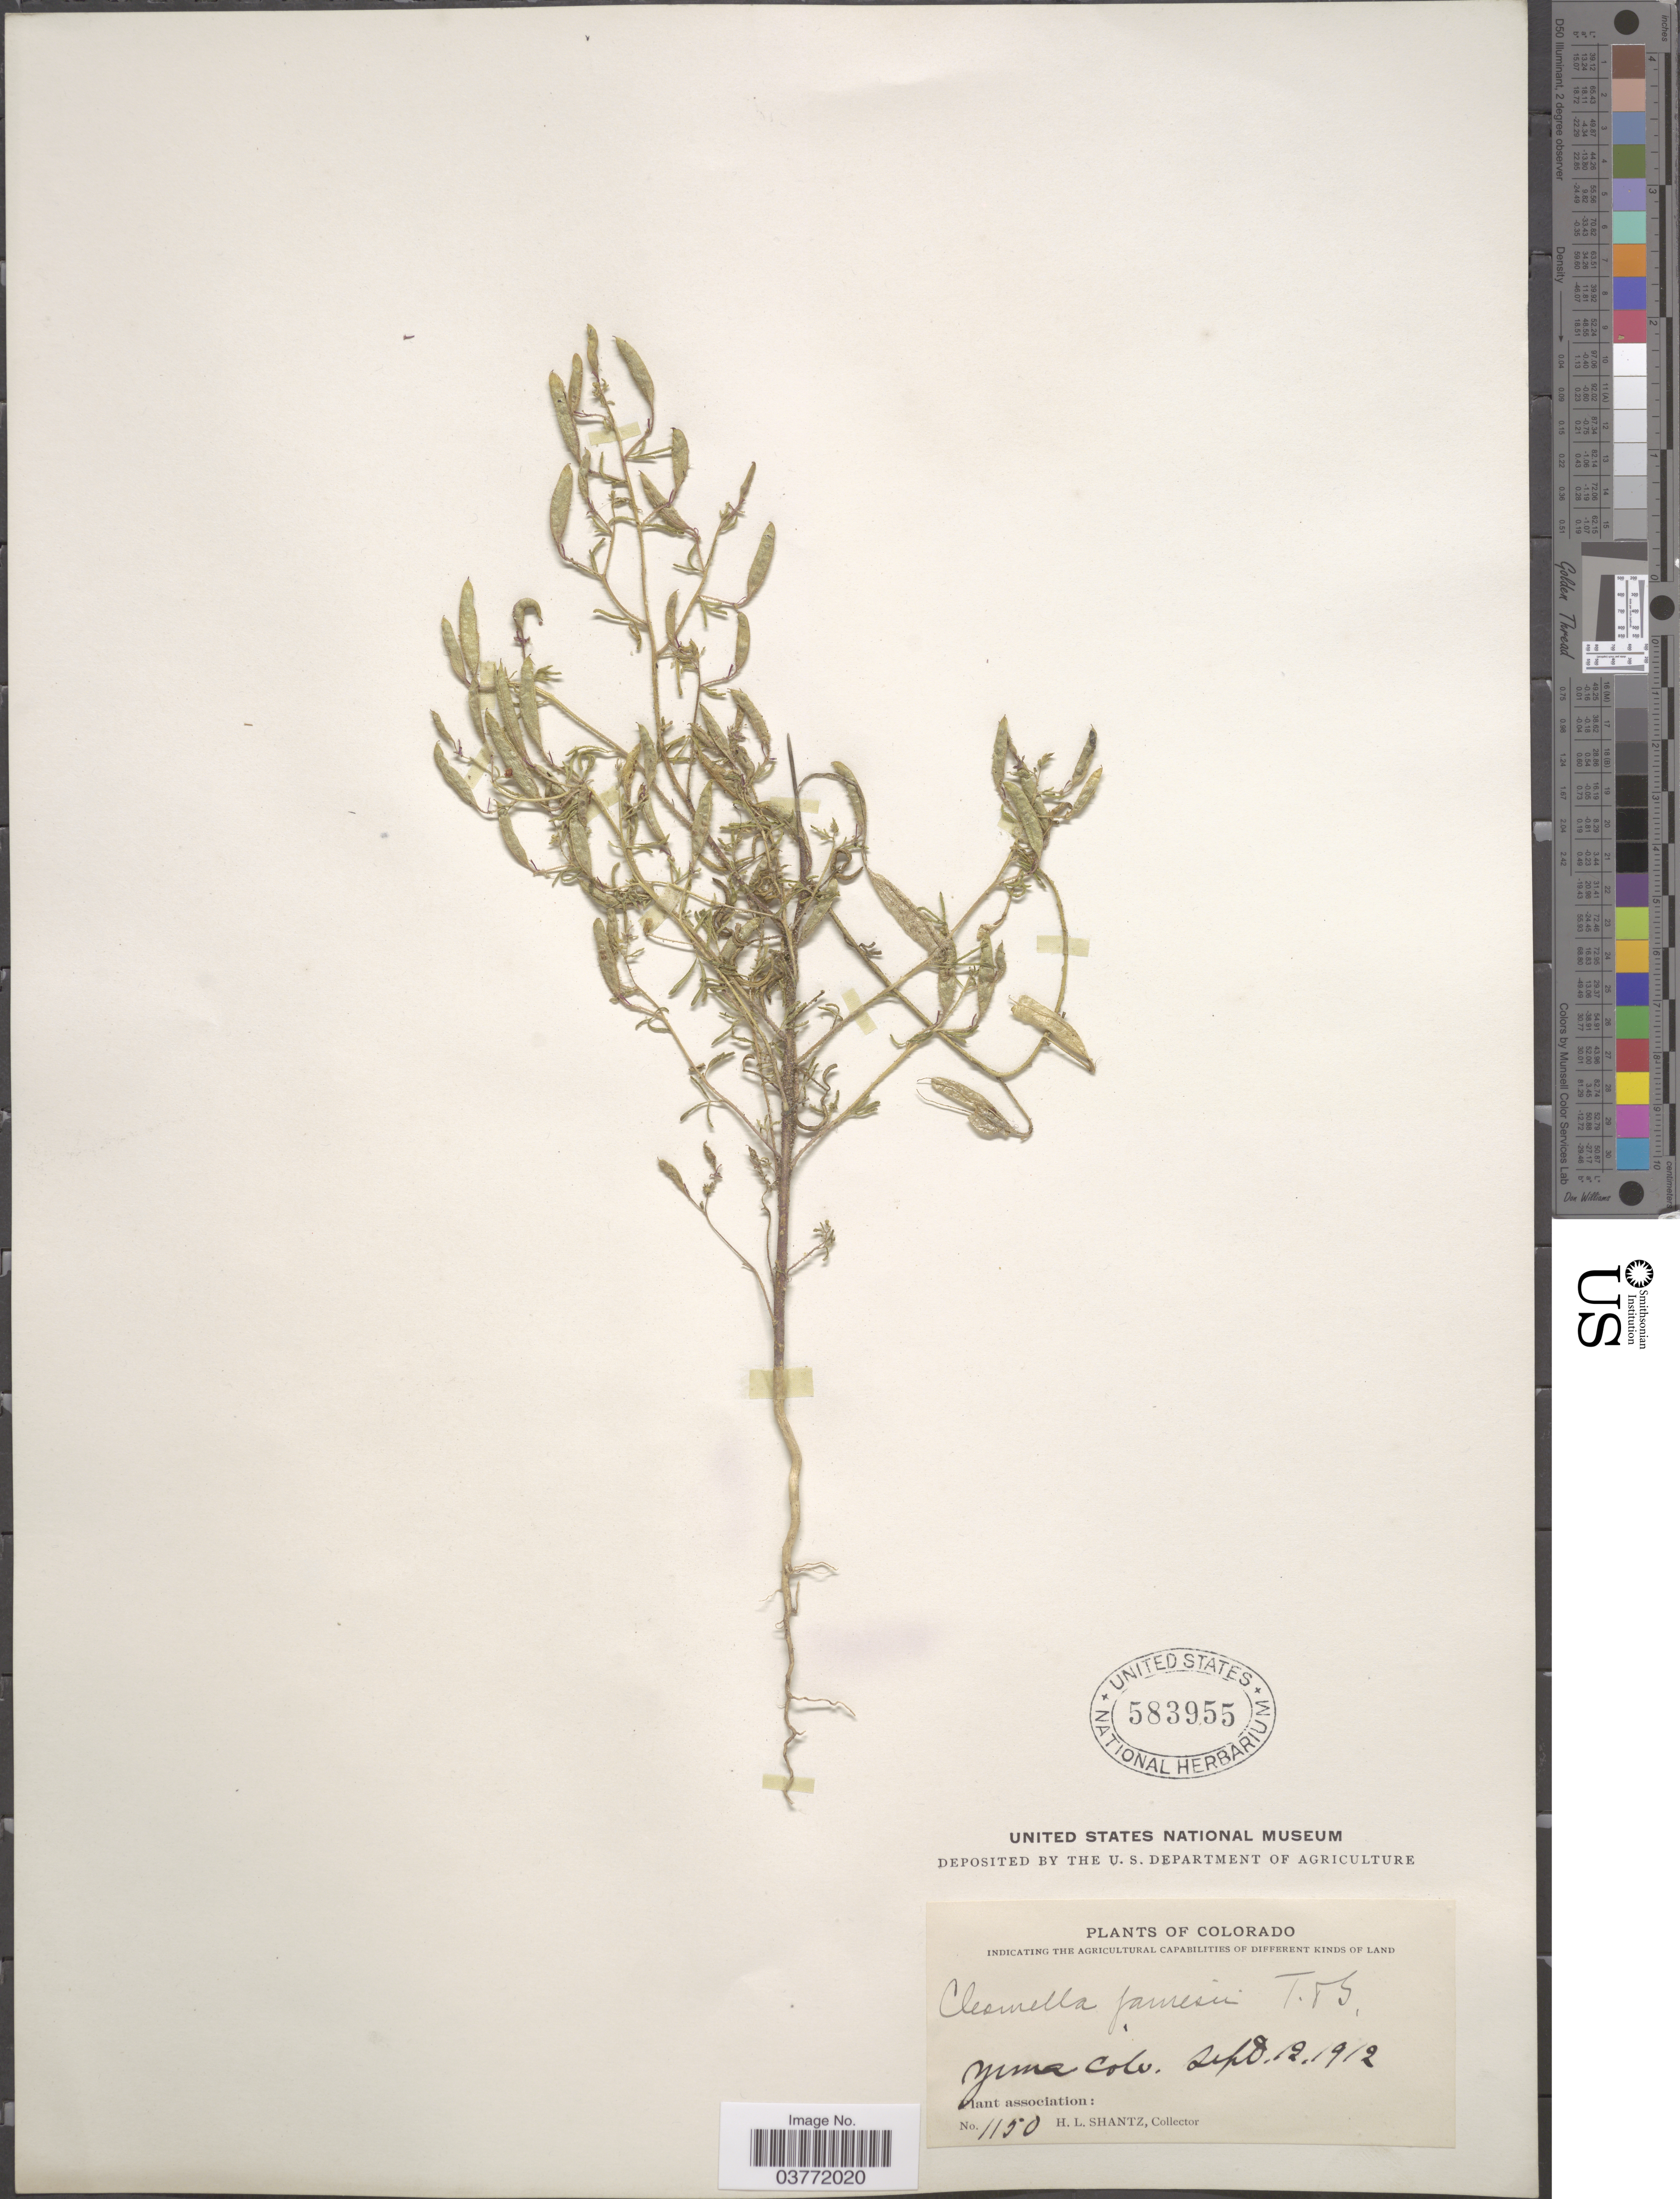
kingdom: Plantae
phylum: Tracheophyta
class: Magnoliopsida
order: Brassicales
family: Cleomaceae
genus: Polanisia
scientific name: Polanisia jamesii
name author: (Torr. & A. Gray) Iltis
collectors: H. Shantz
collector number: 1150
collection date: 1912-09-12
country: United States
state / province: Colorado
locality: Yuma.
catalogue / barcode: US 583955